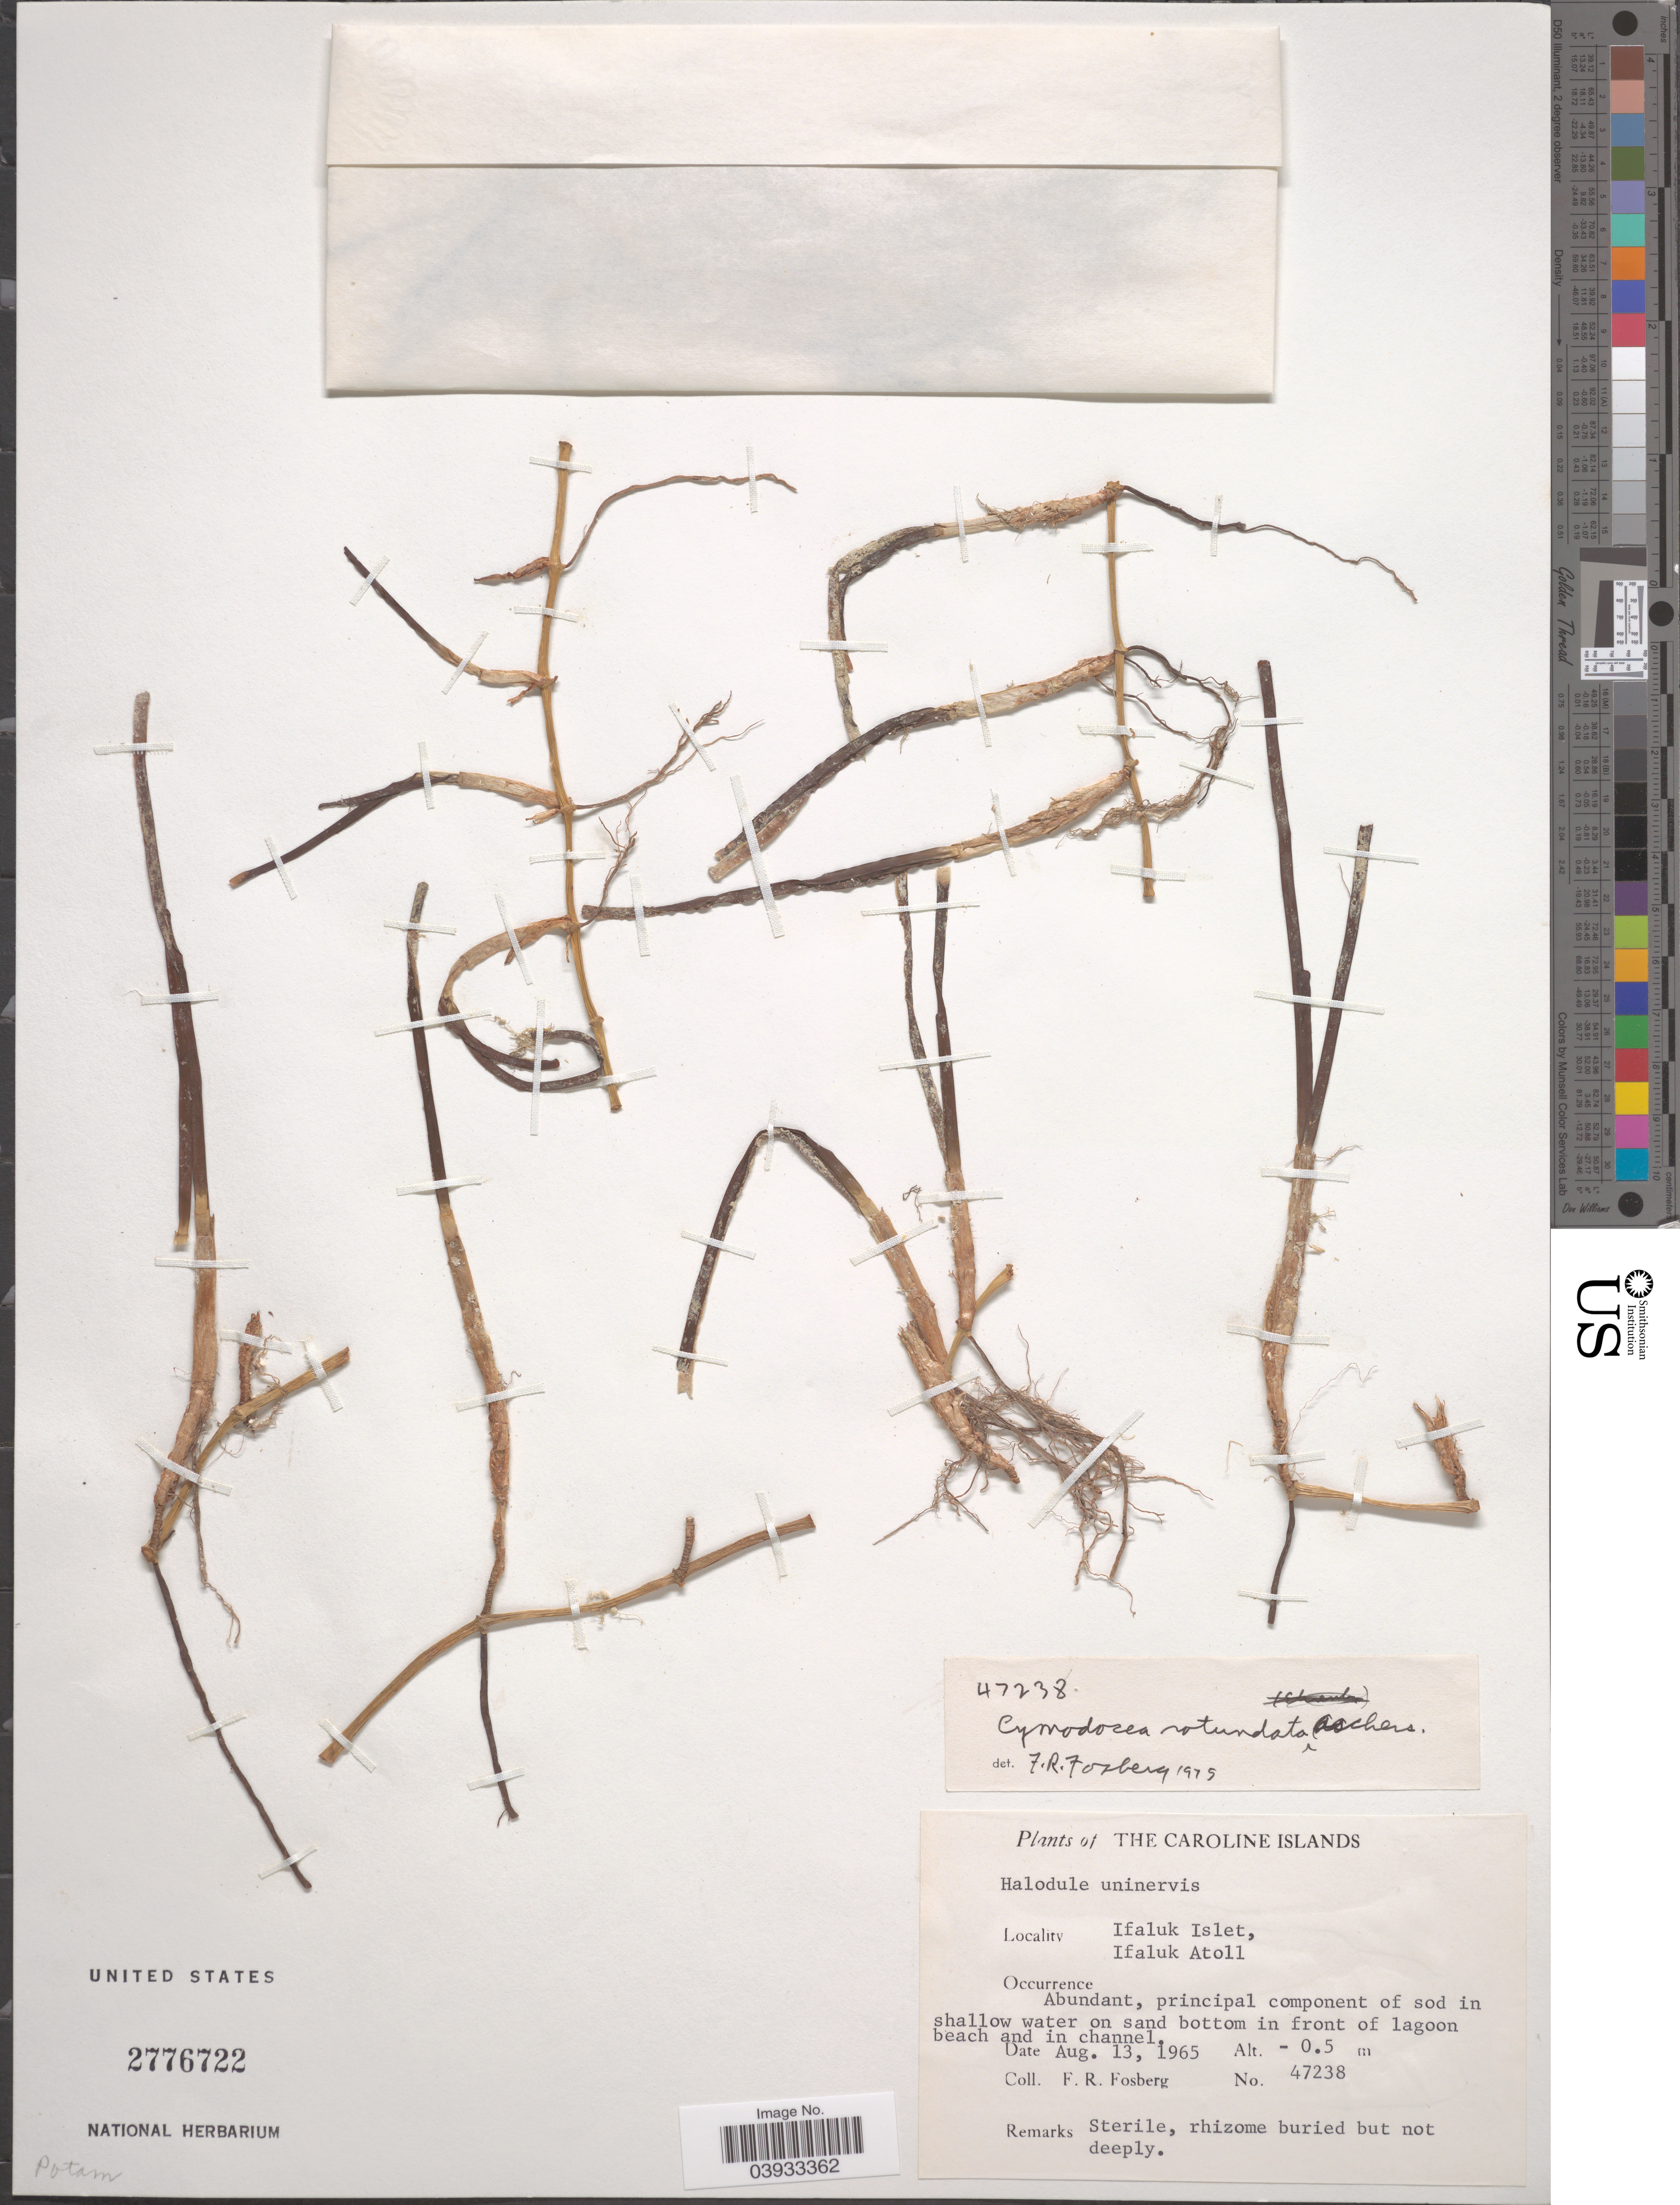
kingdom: Plantae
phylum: Tracheophyta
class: Liliopsida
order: Alismatales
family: Cymodoceaceae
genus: Cymodocea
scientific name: Cymodocea rotundata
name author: Asch. & Schweinf.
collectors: F. R. Fosberg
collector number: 47238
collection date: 1965-08-13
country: Micronesia, Federated States of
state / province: Yap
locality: The Caroline Islands. Ifaluk Islet, Ifaluk Atoll.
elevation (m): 0.5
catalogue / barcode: US 2776722